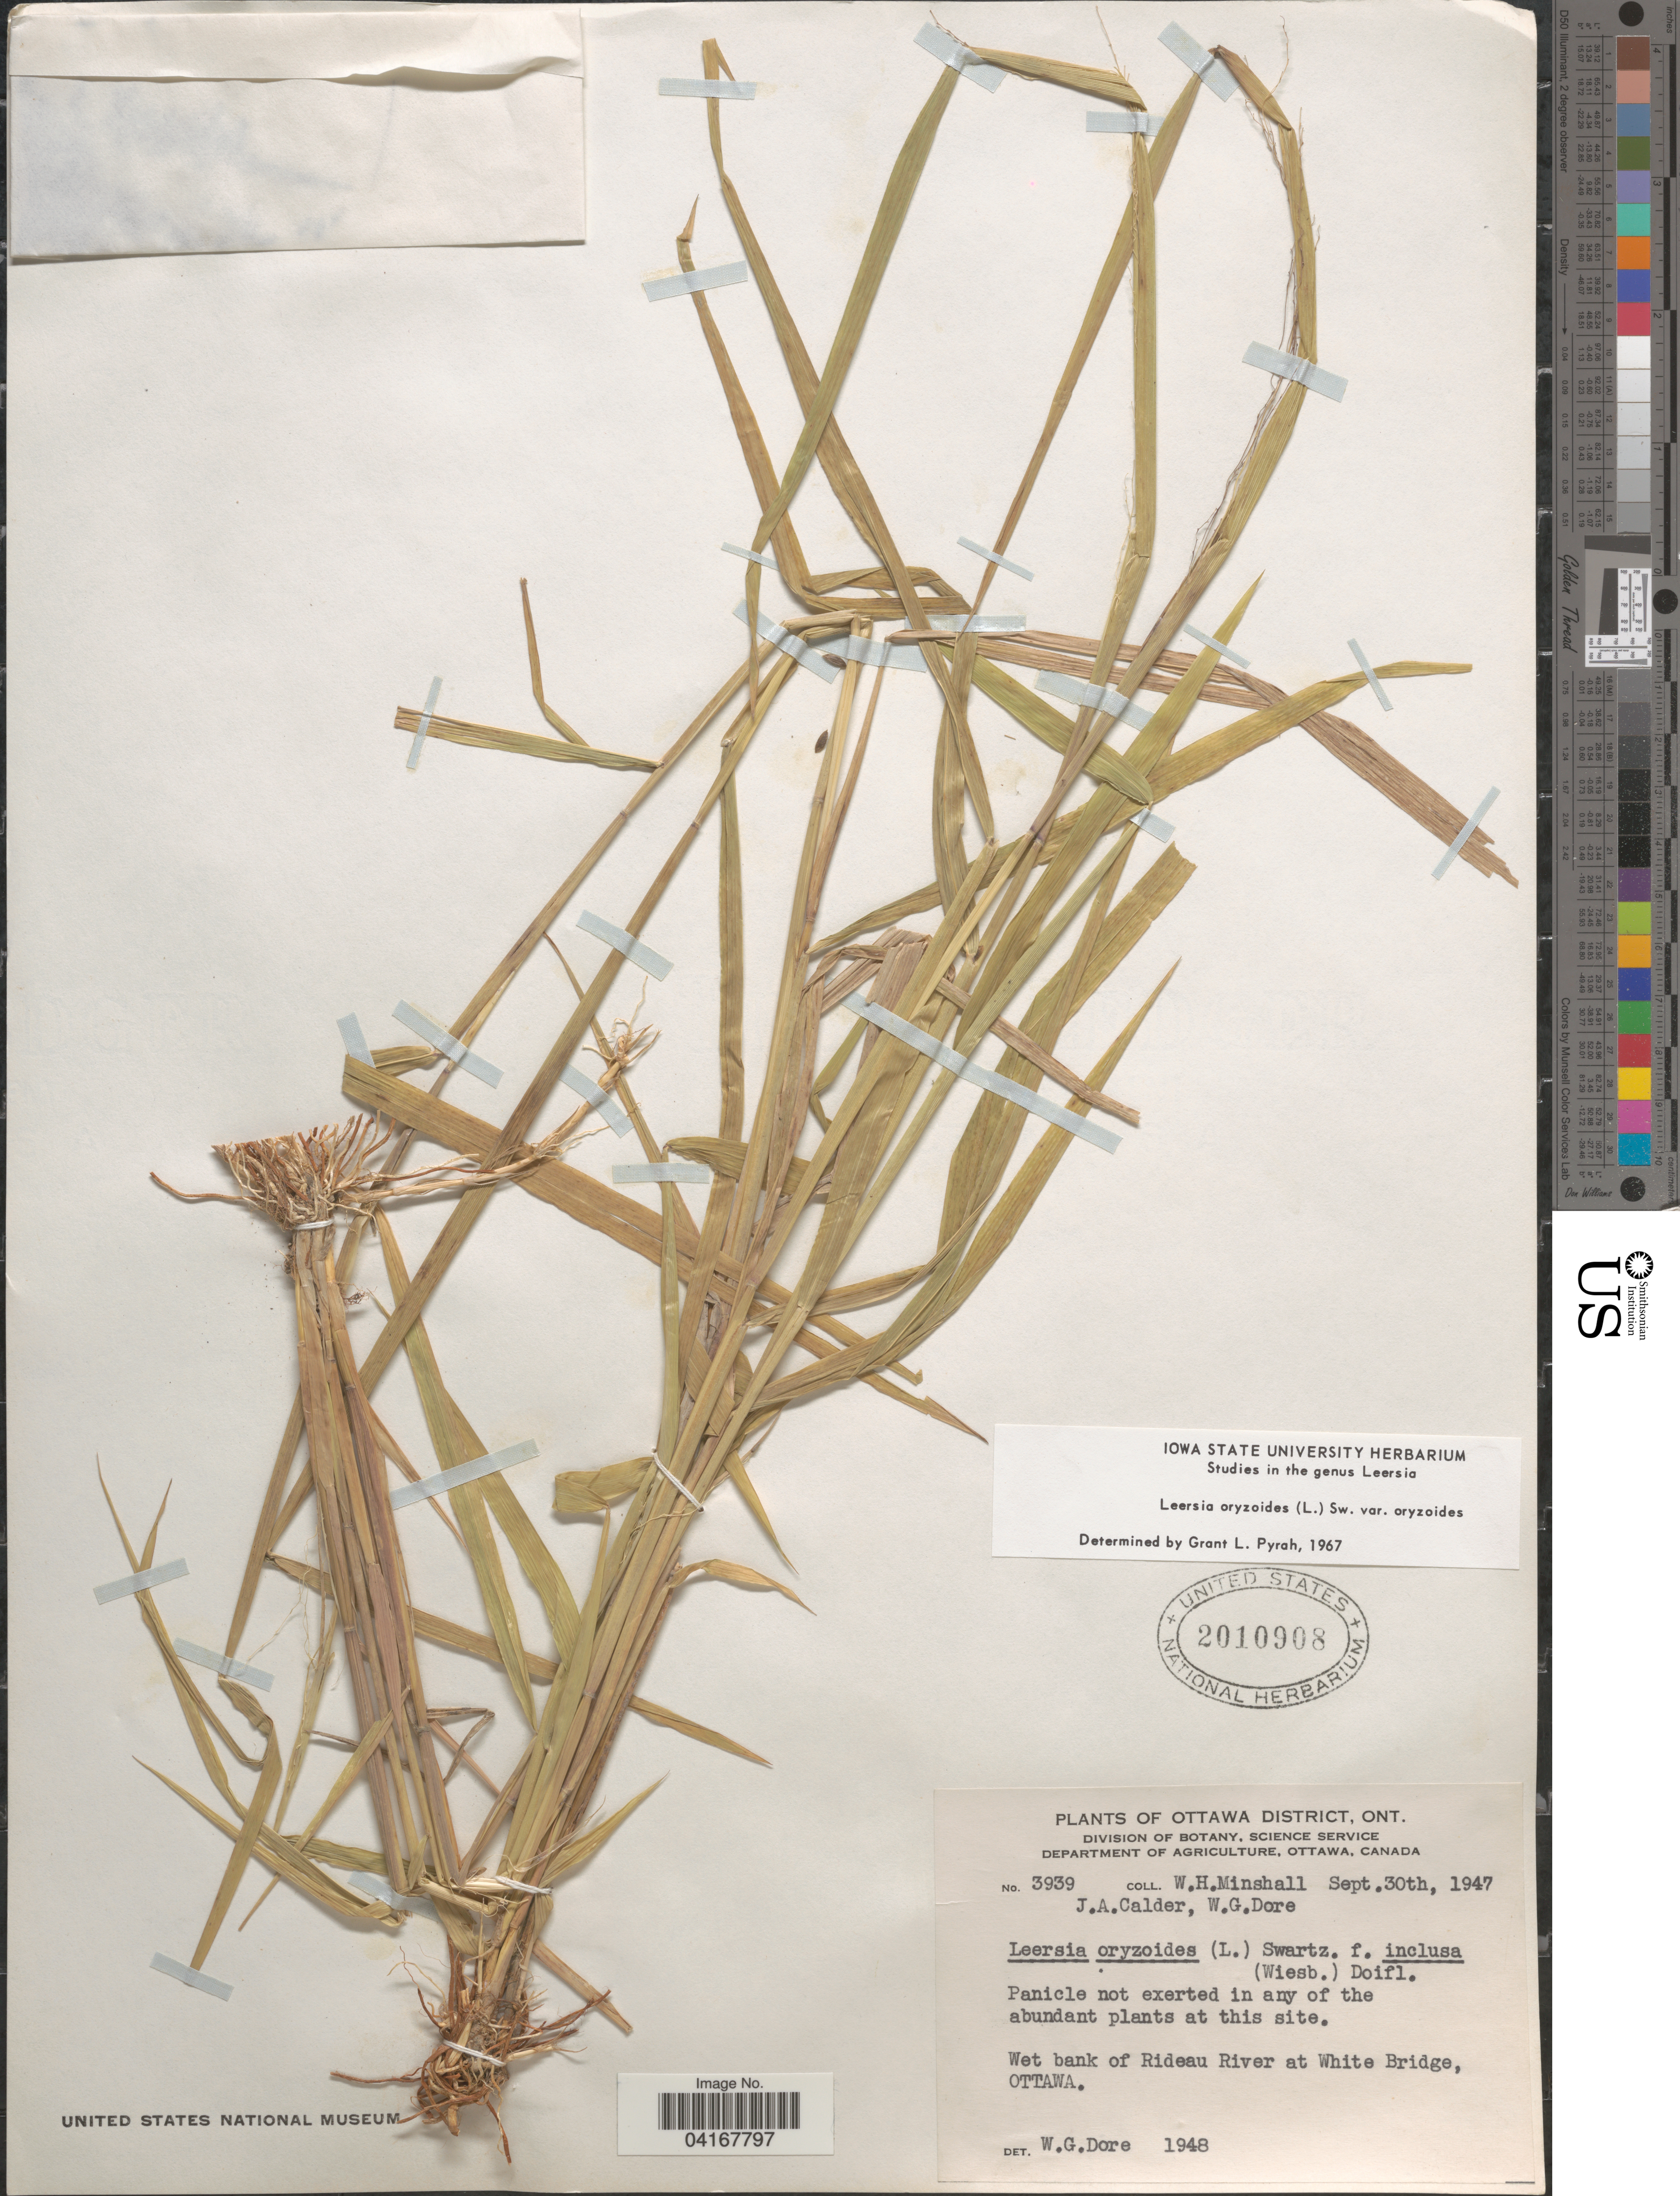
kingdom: Plantae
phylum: Tracheophyta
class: Liliopsida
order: Poales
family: Poaceae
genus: Leersia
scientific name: Leersia oryzoides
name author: (L.) Sw.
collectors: W. Minshall, J. A. Calder & W. Dore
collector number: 3939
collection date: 1947-09-30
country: Canada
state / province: Ontario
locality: Ottawa District. Wet bank of Rideau River at White Bridge, Ottawa.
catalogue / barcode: US 2010908